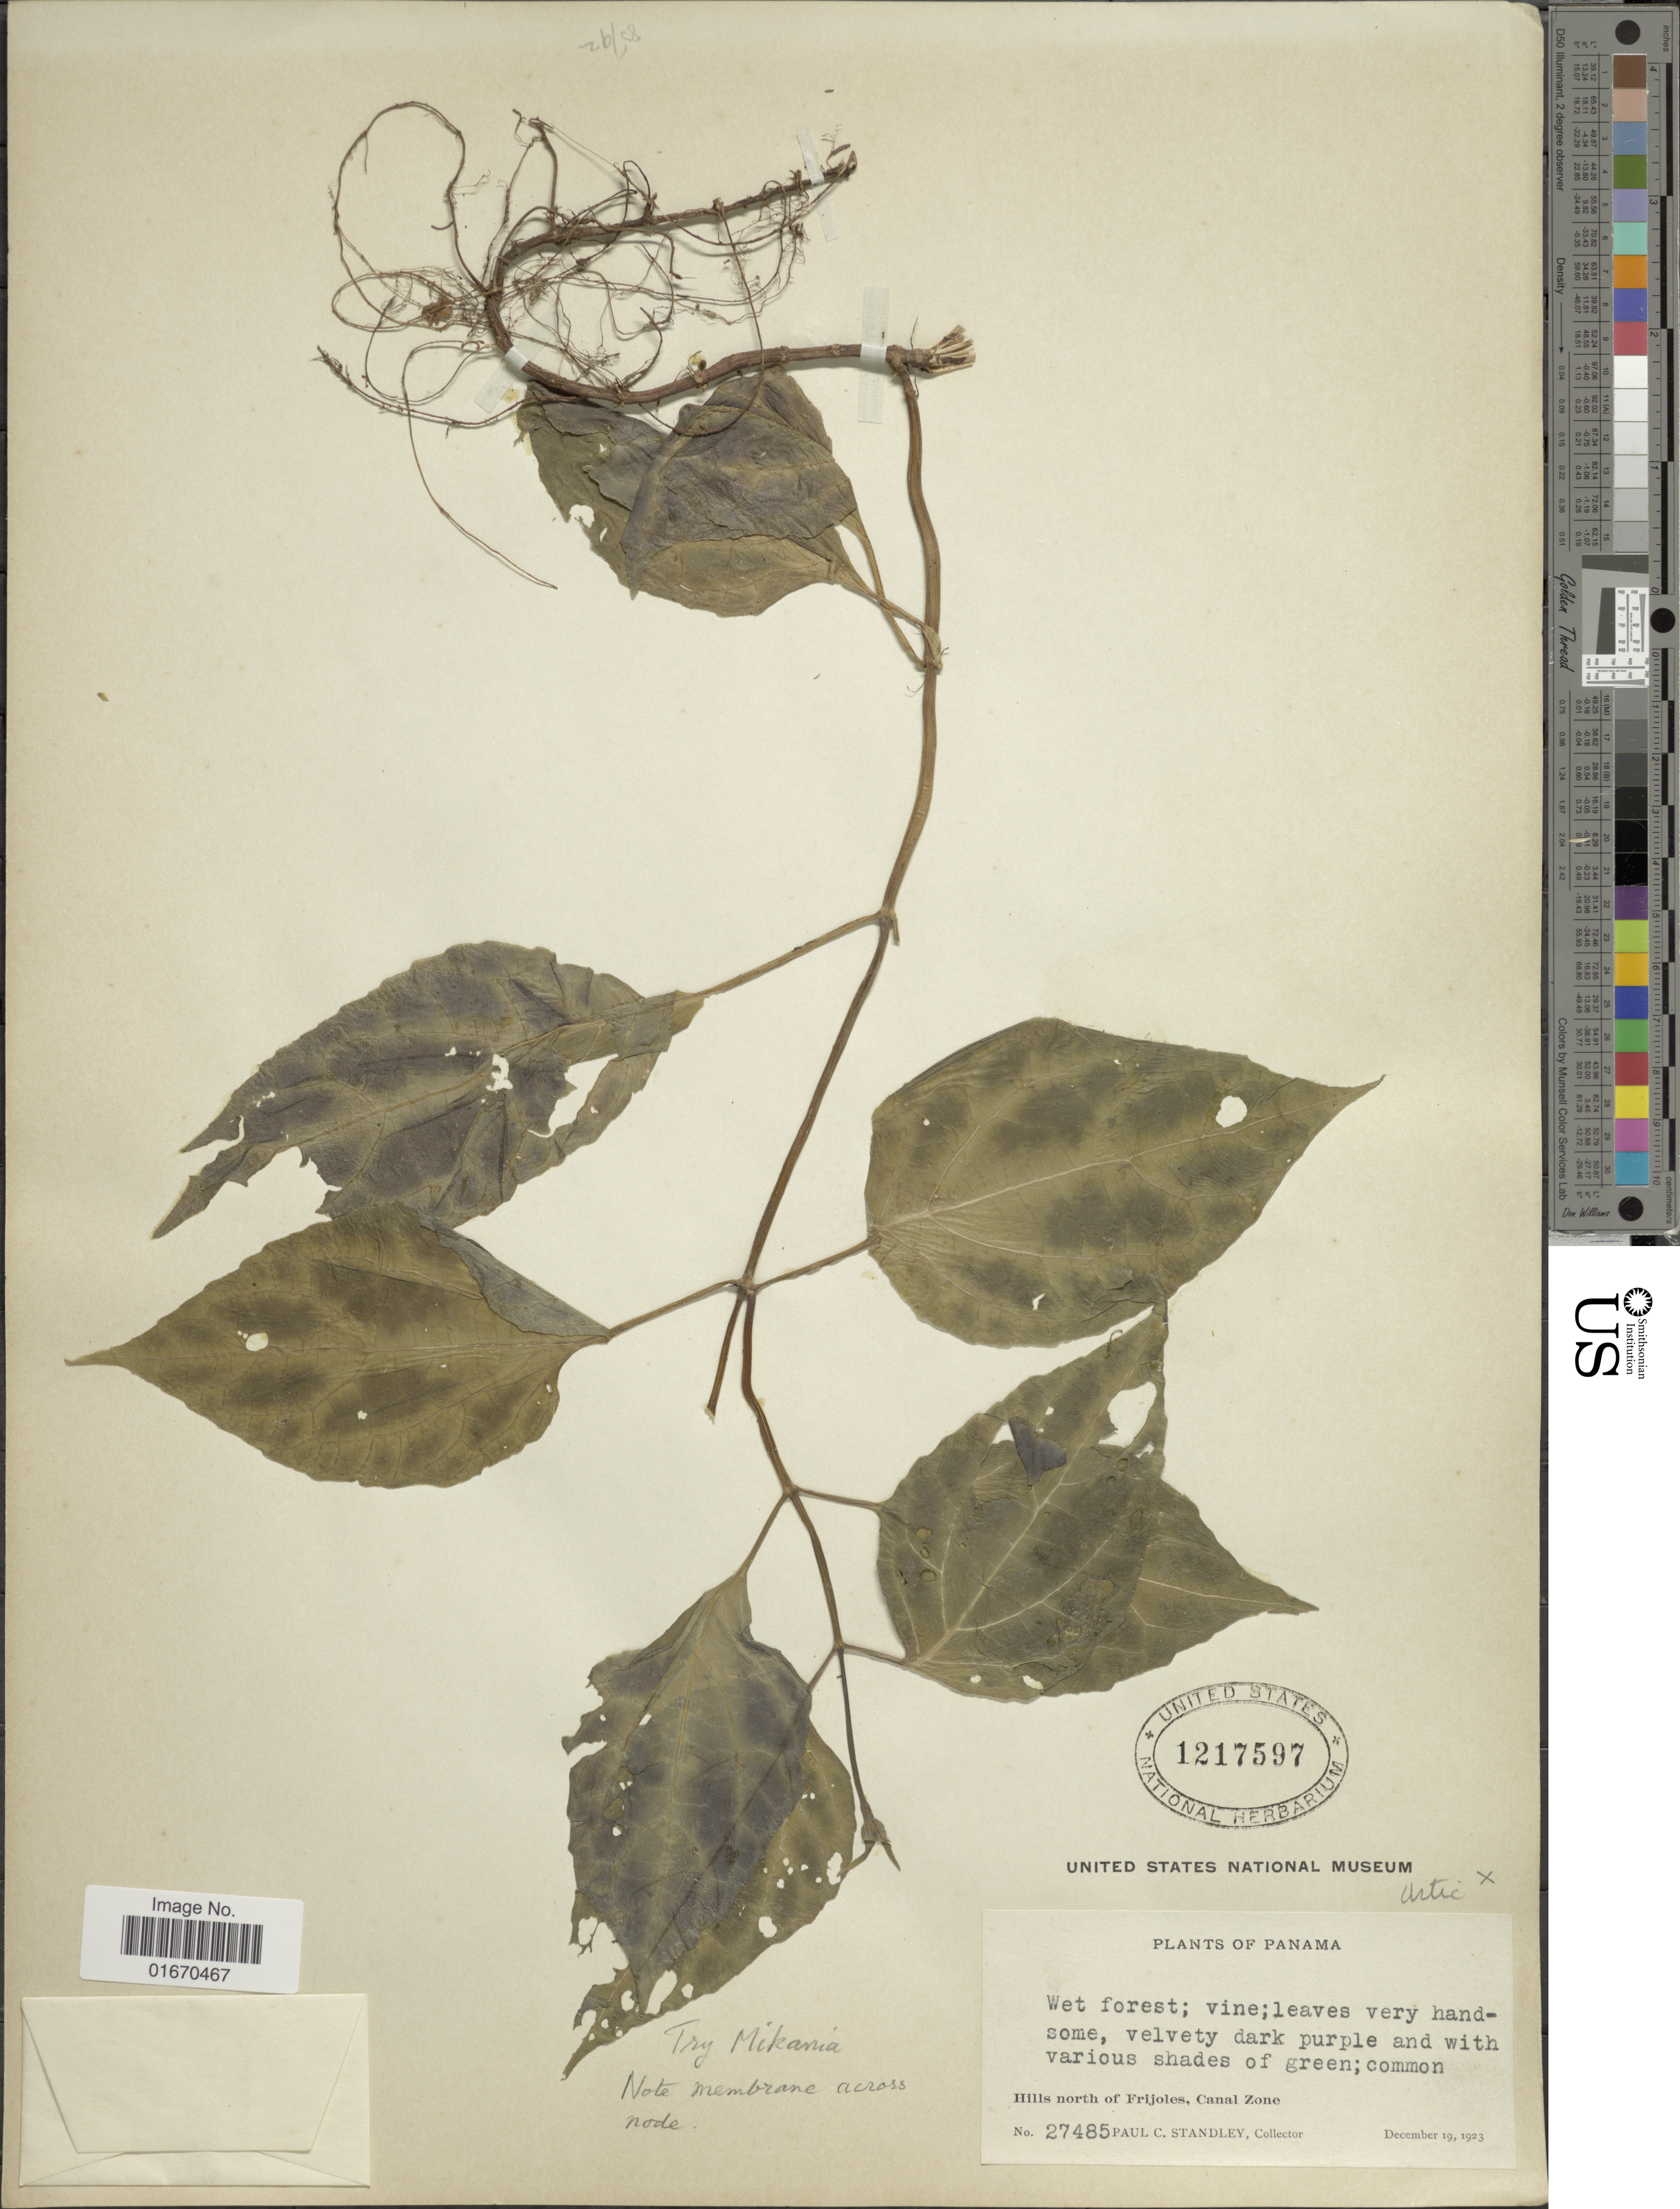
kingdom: Plantae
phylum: Tracheophyta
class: Magnoliopsida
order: Asterales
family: Asteraceae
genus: Mikania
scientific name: Mikania guaco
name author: Humb. & Bonpl.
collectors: P. C. Standley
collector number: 27485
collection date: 1923-12-19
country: Panama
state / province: Colón / Panamá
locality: Hills north of Frijoles, Canal Zone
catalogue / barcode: US 1217597